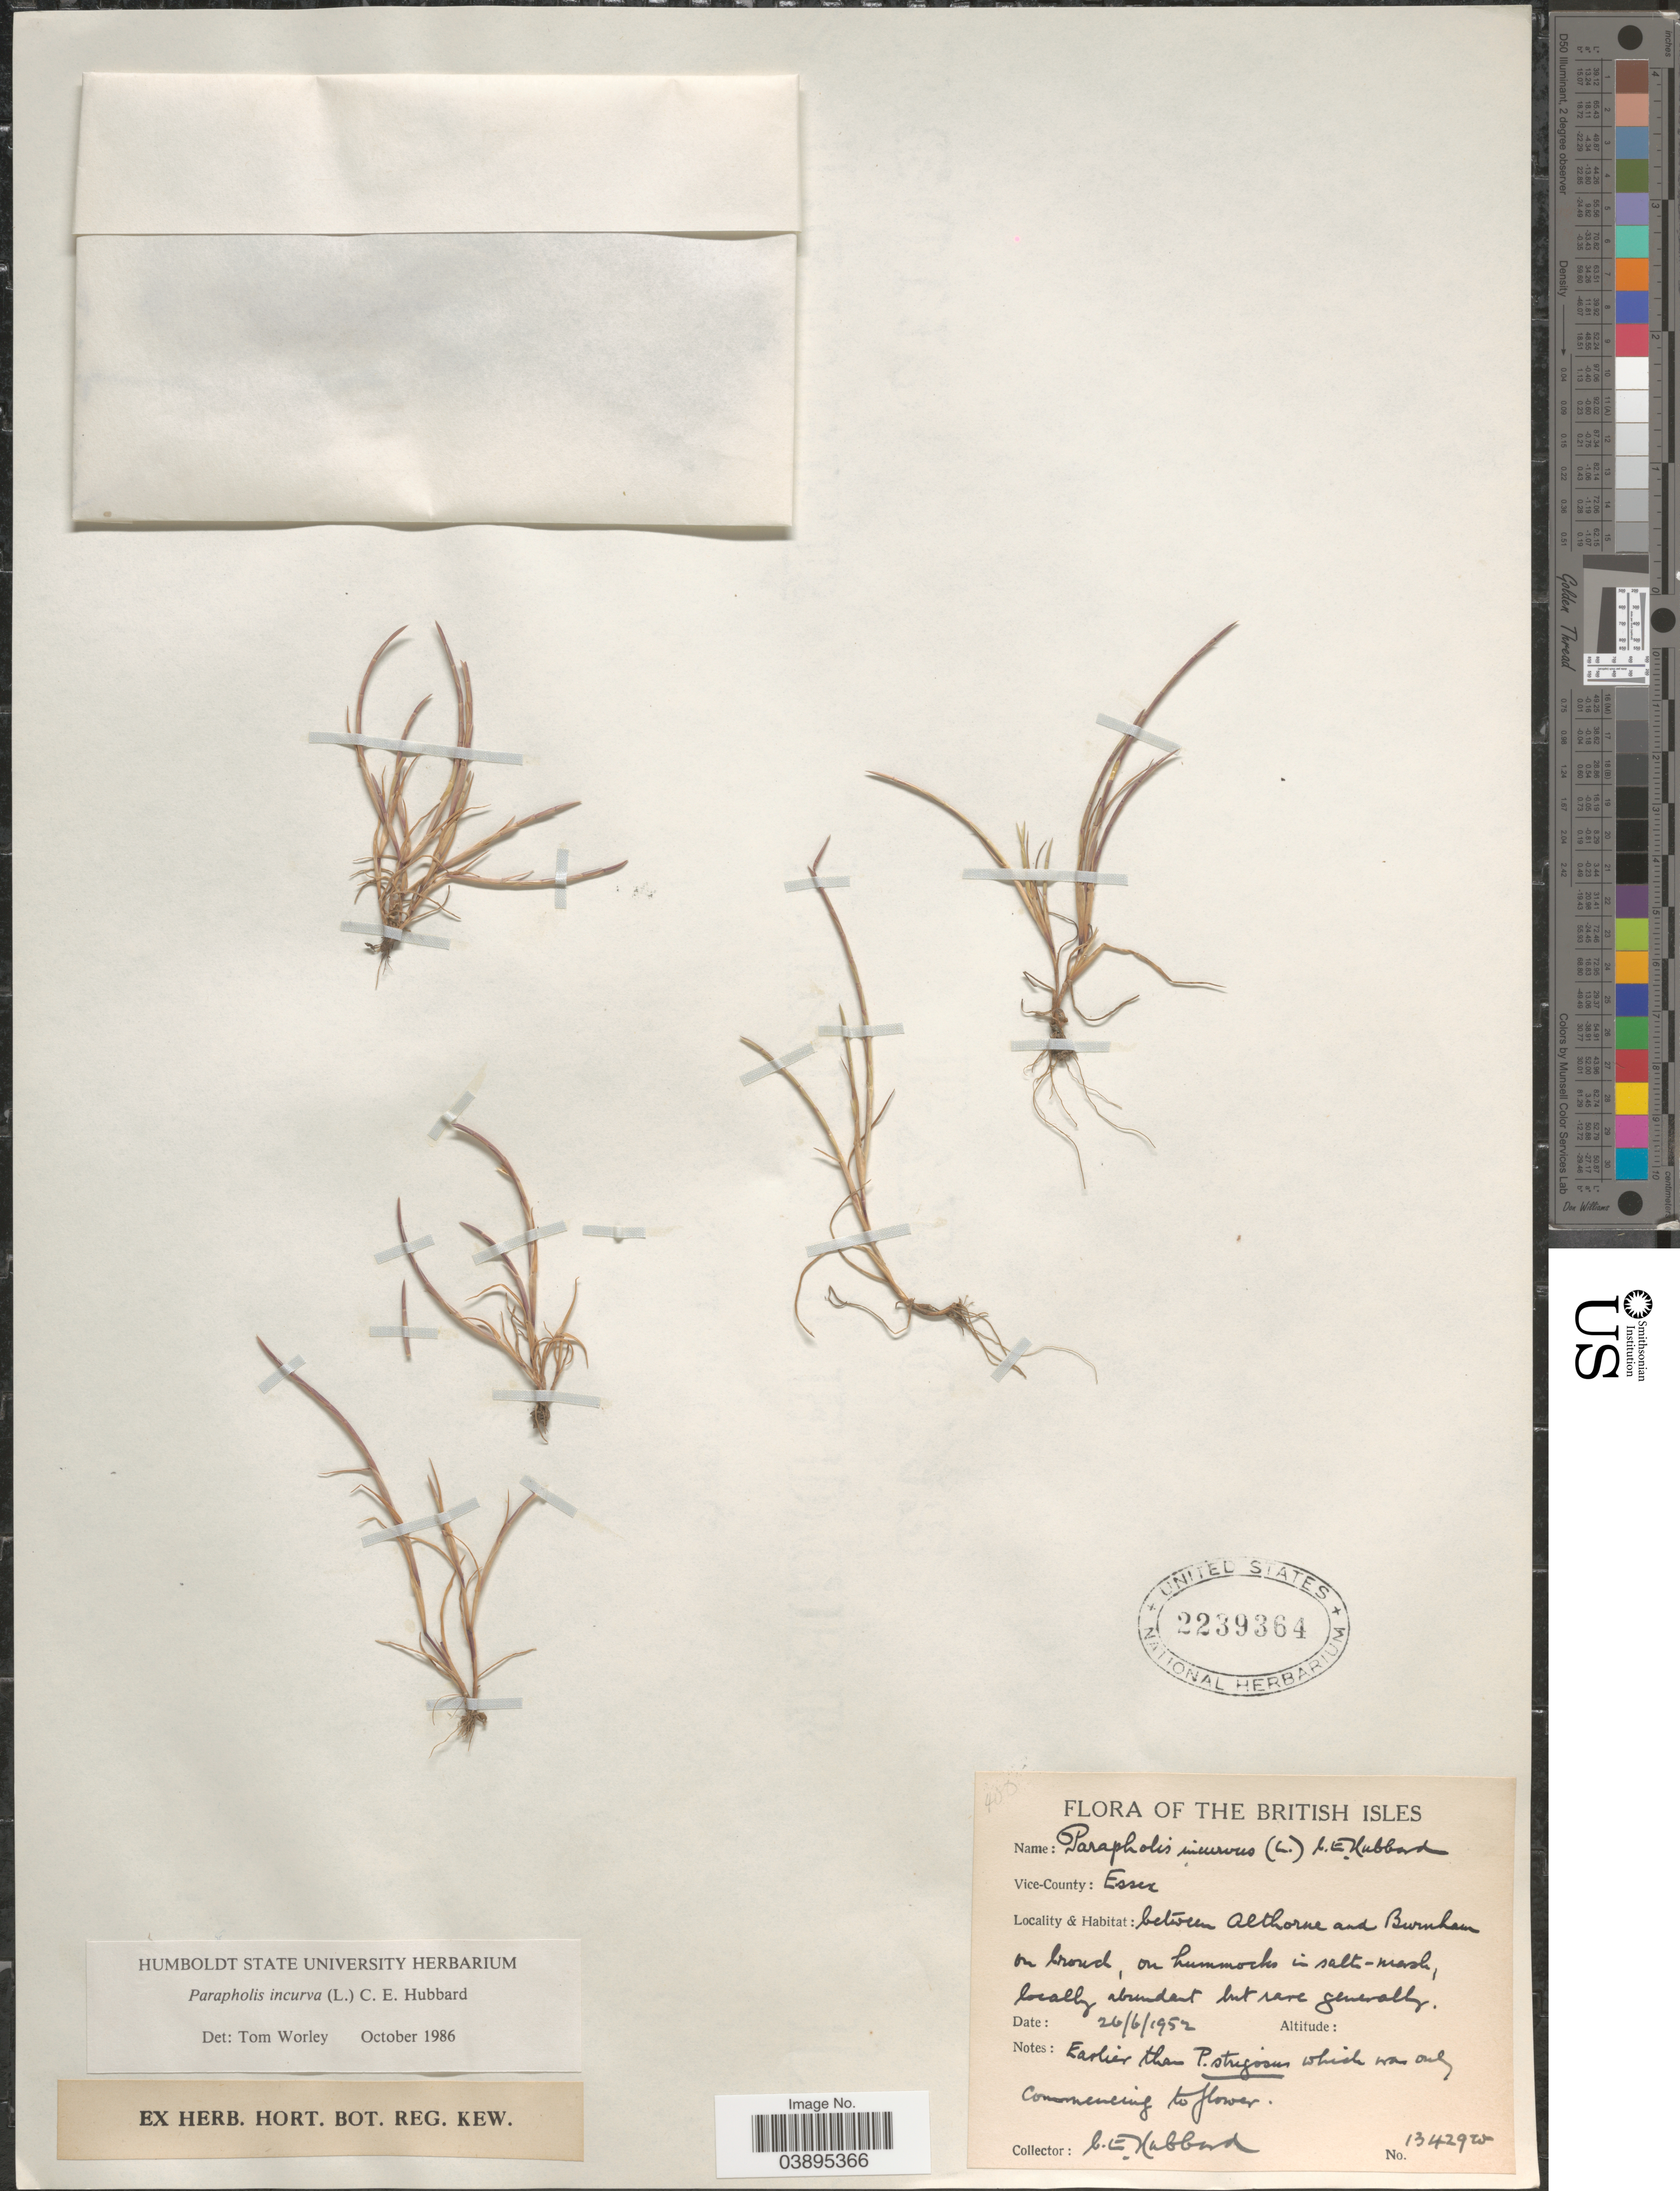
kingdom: Plantae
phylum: Tracheophyta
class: Liliopsida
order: Poales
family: Poaceae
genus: Parapholis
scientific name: Parapholis incurva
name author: (L.) C.E. Hubb.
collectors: C. E. Hubbard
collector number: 13429W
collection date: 1952-06-26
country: United Kingdom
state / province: England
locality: The British Isles. Vice-County: Essex. Between Althorne and Burnham.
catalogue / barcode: US 2239364